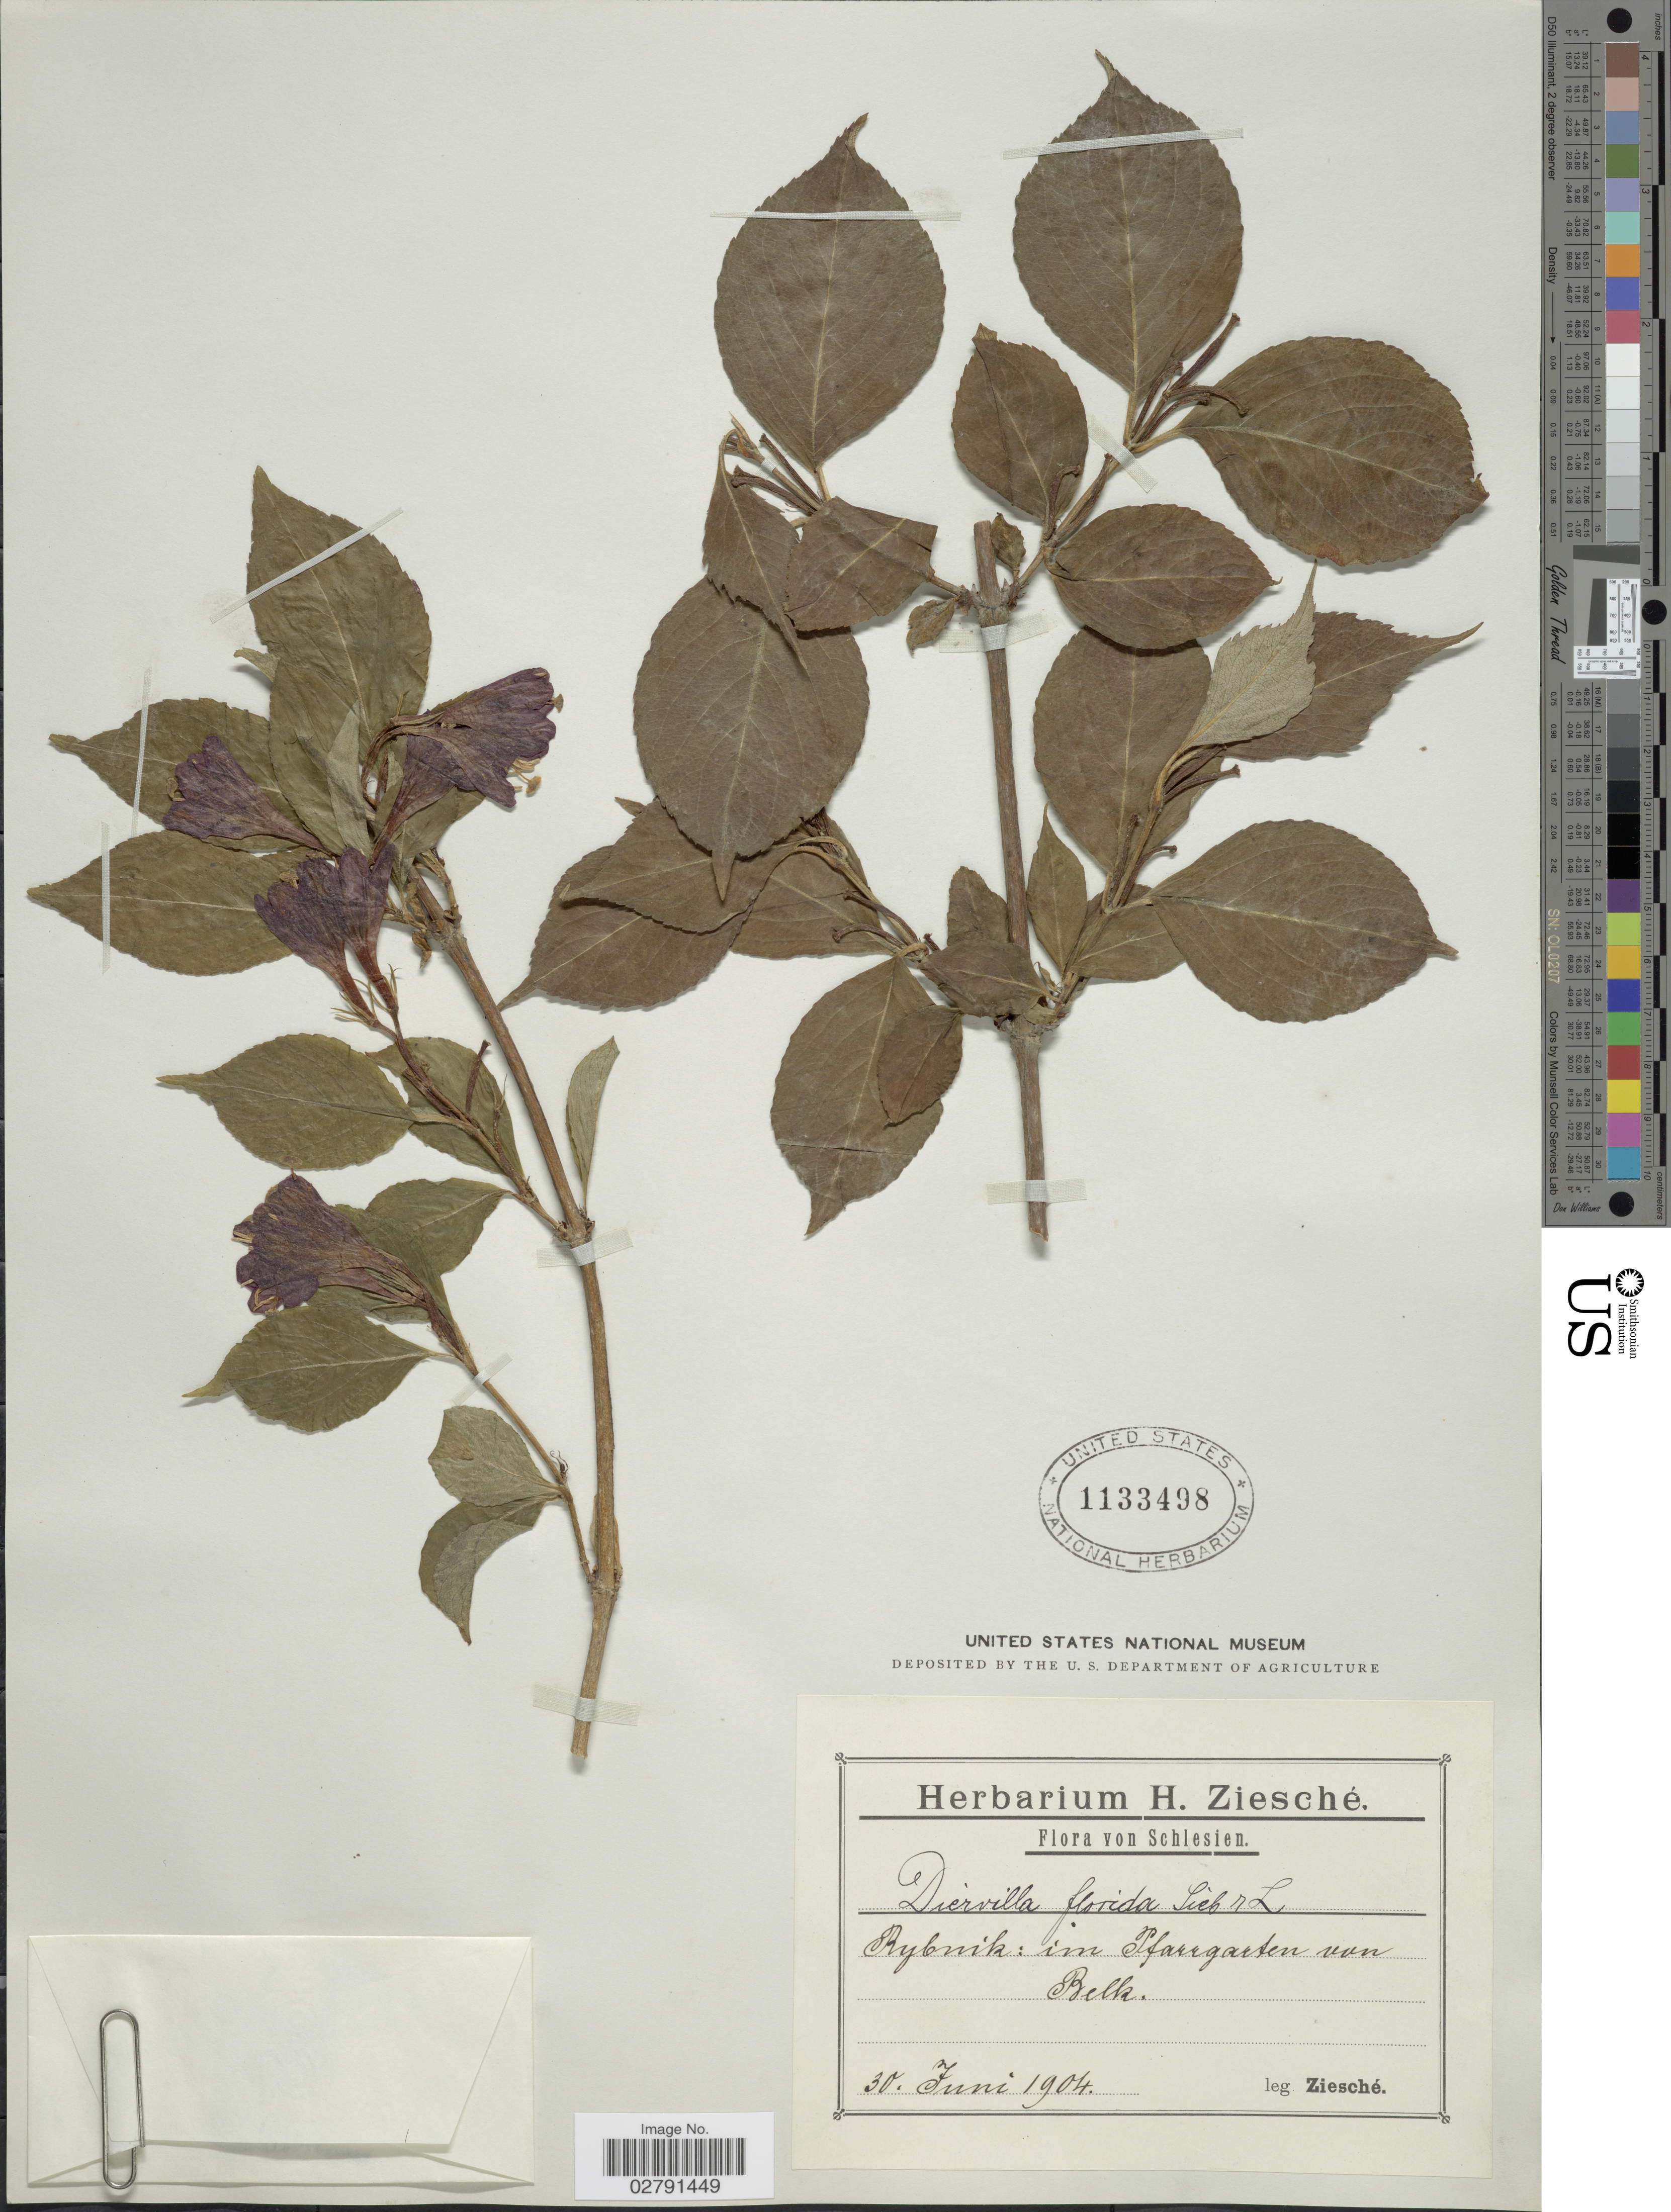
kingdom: Plantae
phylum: Tracheophyta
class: Magnoliopsida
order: Dipsacales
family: Caprifoliaceae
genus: Diervilla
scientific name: Diervilla florida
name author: (Bunge) Siebold & Zucc.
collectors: Ziesché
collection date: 1904-06-30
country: Poland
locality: Schlesien, Rybnik: im Pfarrgarten von Belk.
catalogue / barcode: US 1133498